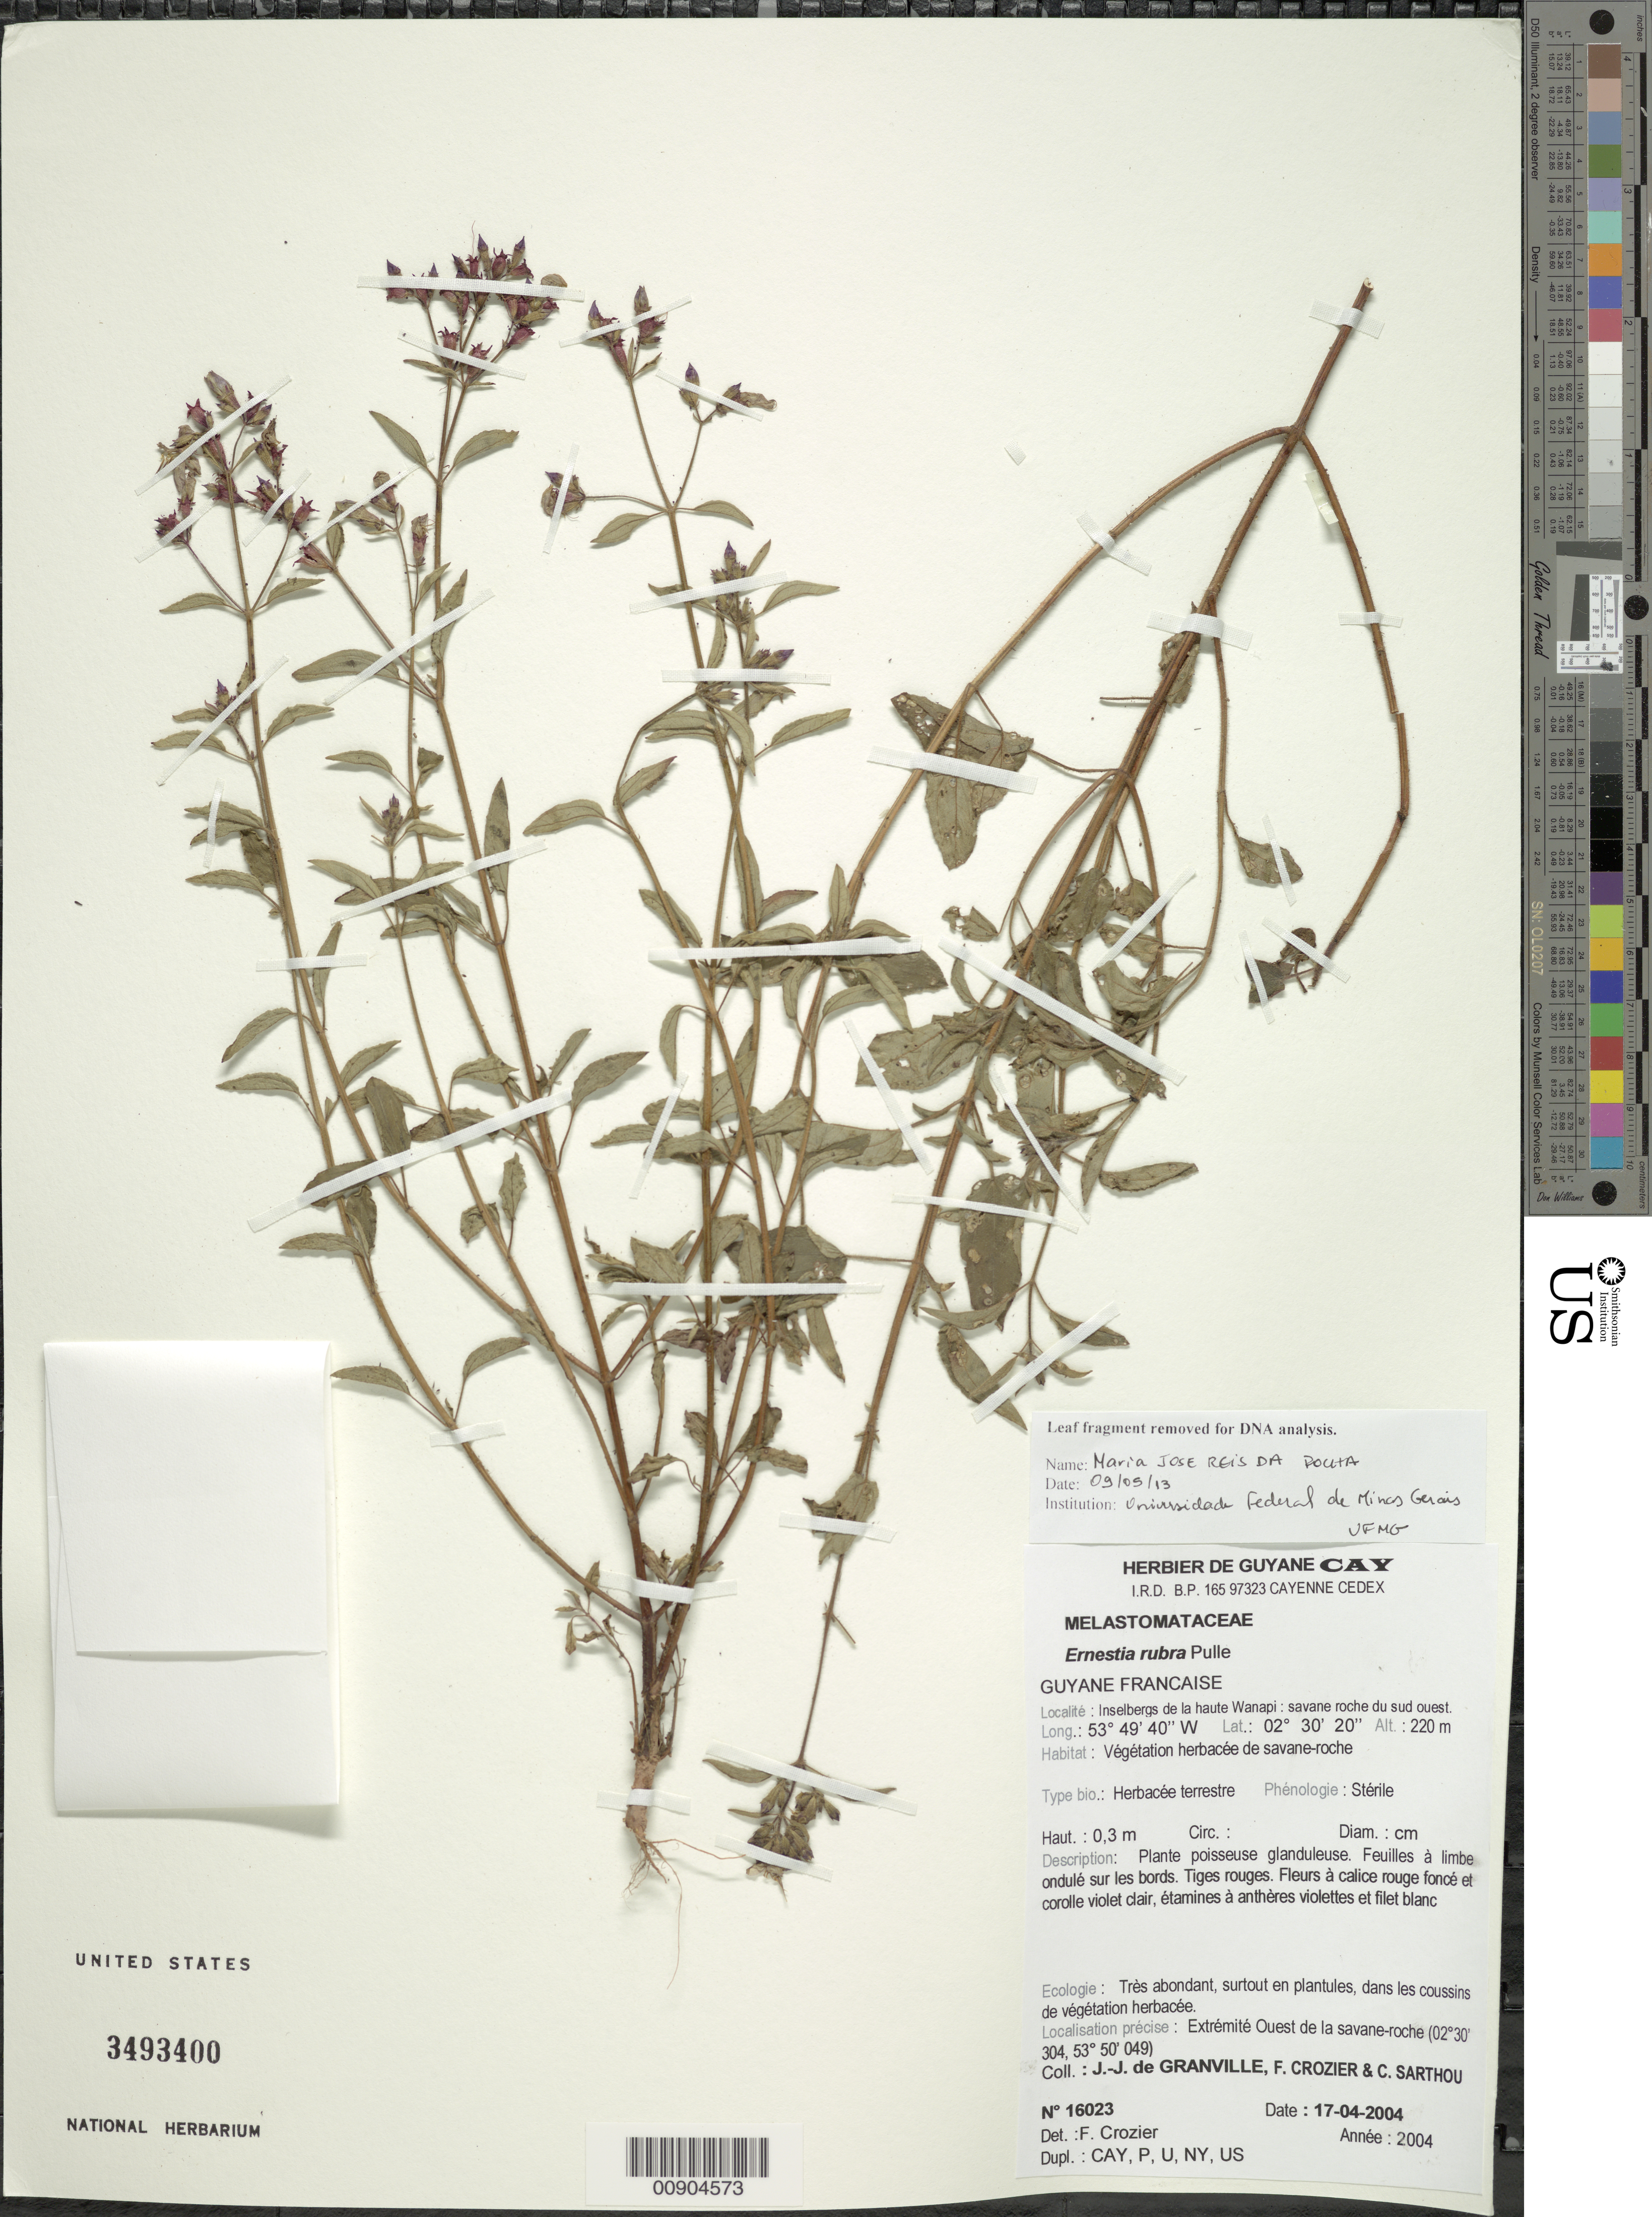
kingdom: Plantae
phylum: Tracheophyta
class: Magnoliopsida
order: Myrtales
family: Melastomataceae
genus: Ernestia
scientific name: Ernestia rubra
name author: Pulle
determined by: Crozier, F.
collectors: J.-J. de Granville, F. Crozier & C. Sarthou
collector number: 16023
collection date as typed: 17-Apr-04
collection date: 2004-04-17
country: French Guiana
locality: Inselbergs de la haute Wanapi, extrémité ouest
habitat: Végétation herbacée de savane roche, surtout en plantules, dans les coussins de végétation herbacée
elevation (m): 220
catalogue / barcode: US 3493400